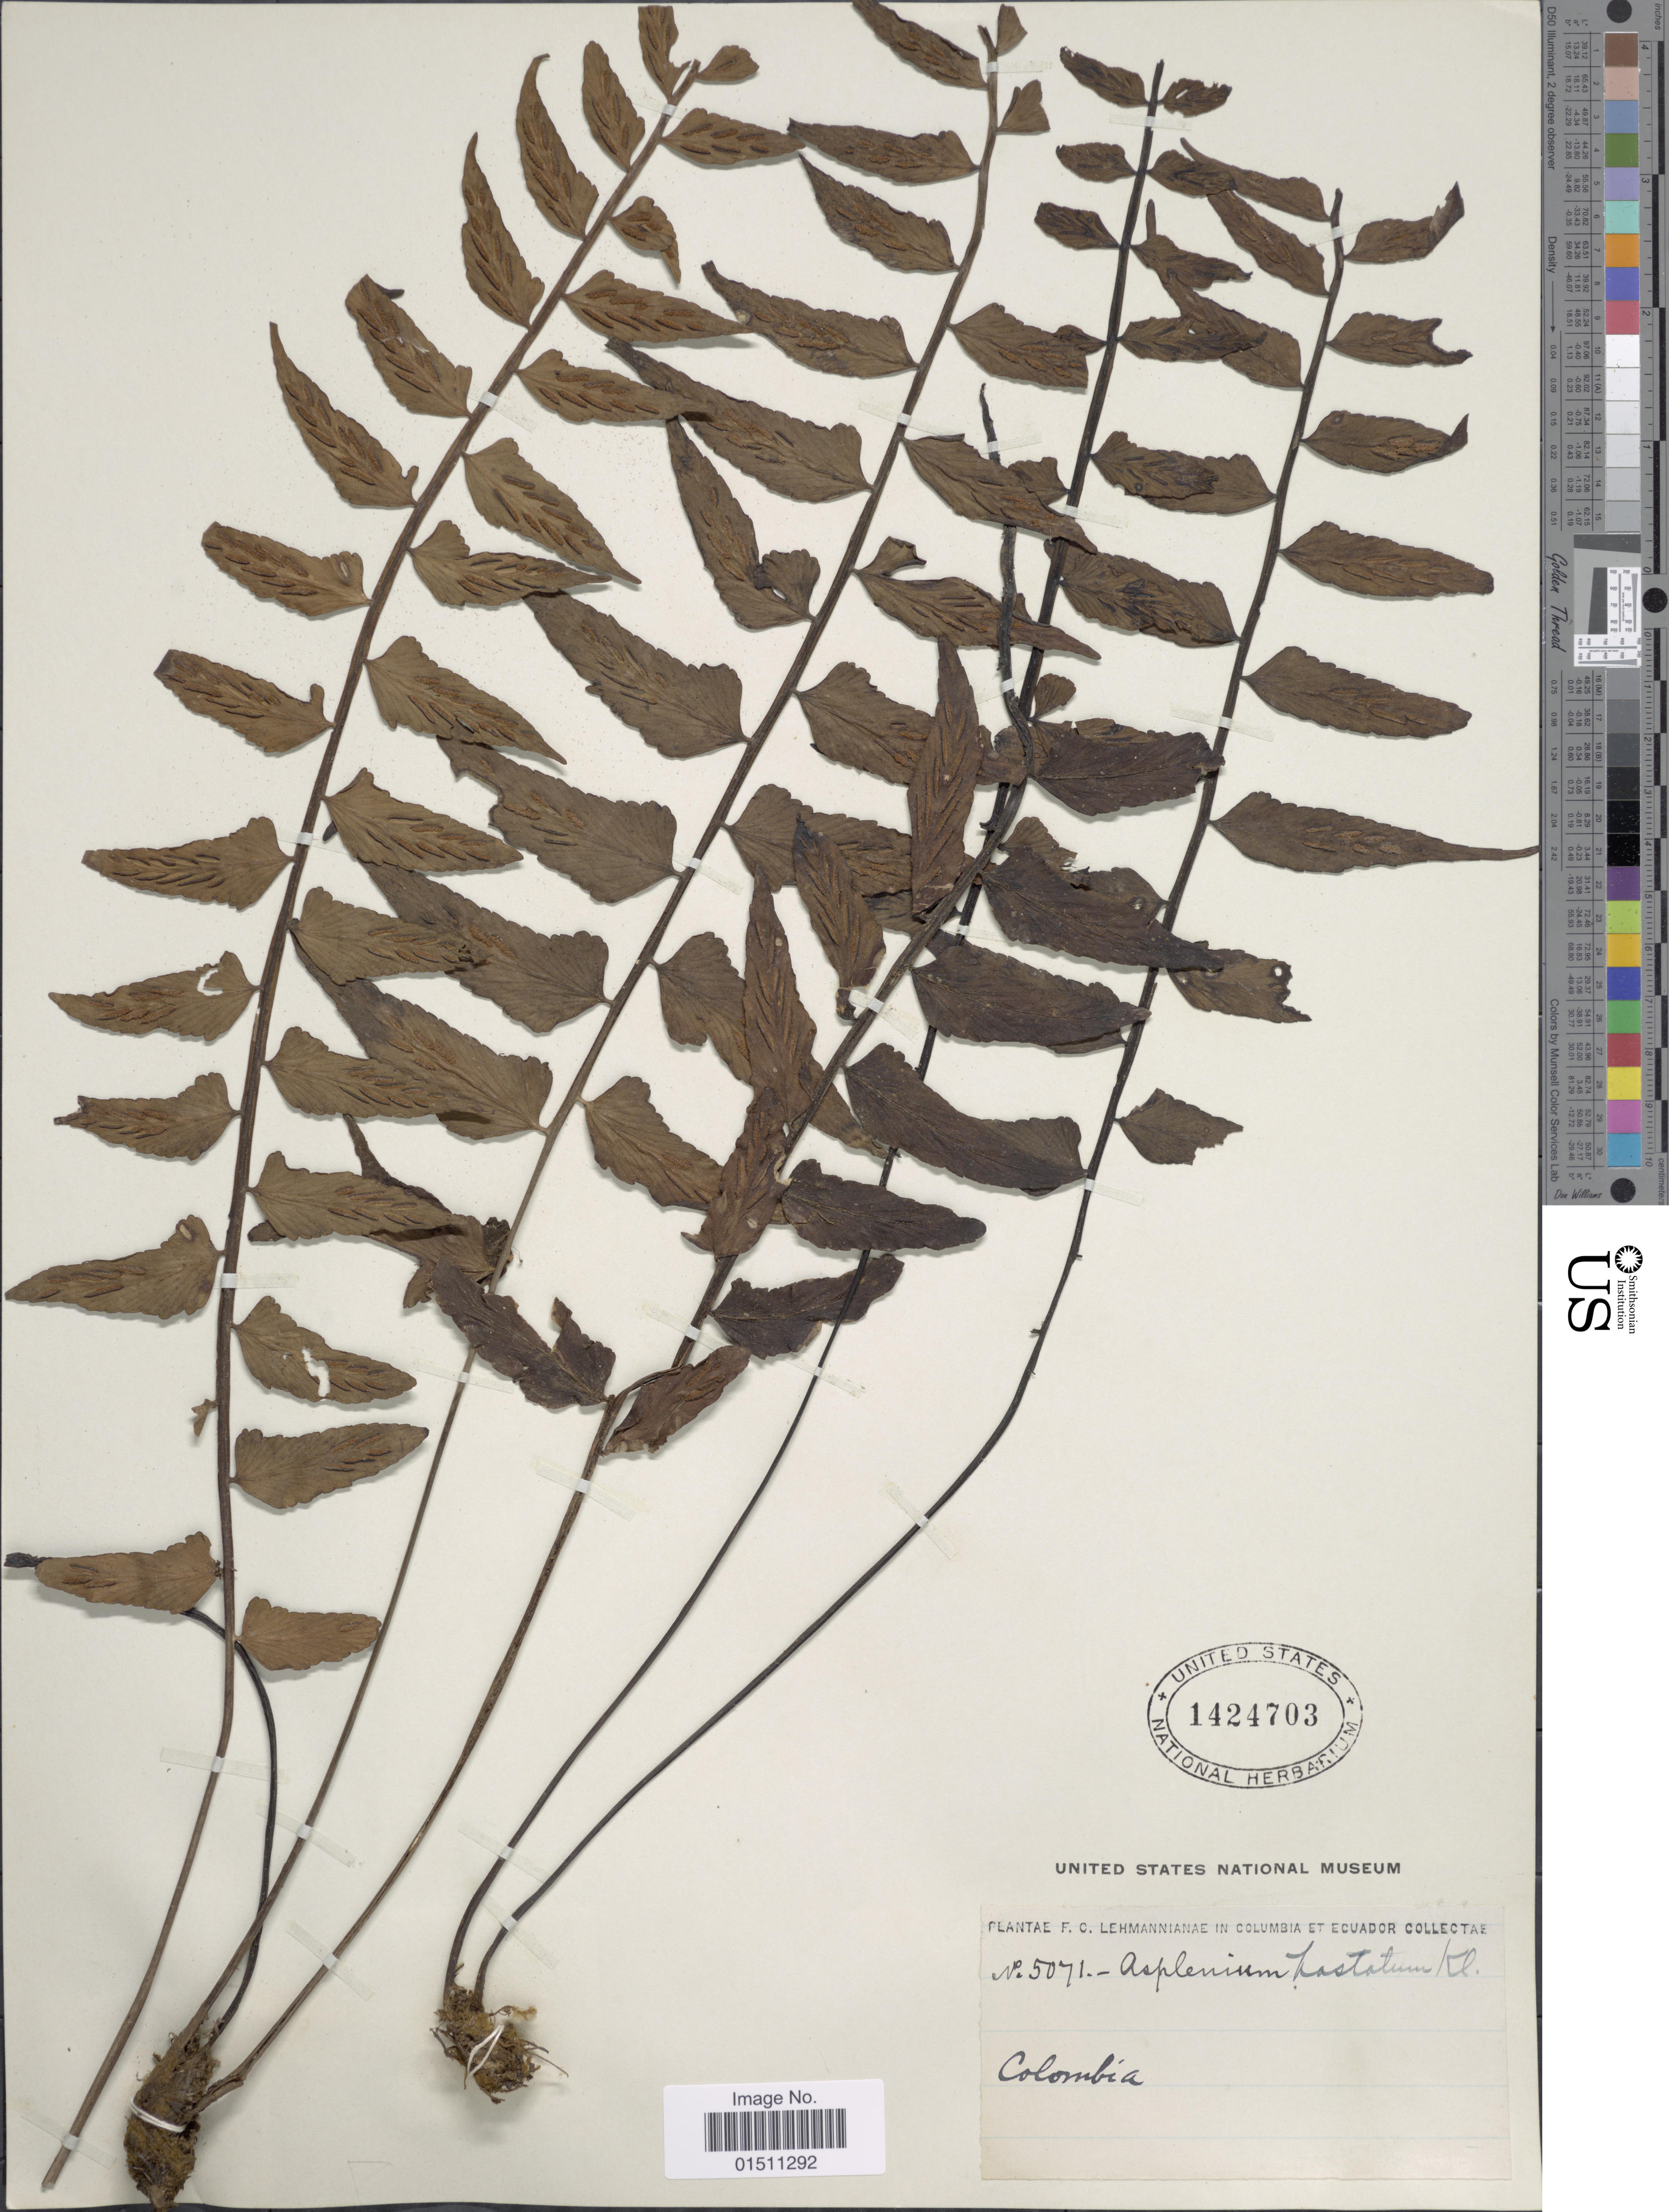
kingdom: Plantae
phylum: Tracheophyta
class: Polypodiopsida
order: Polypodiales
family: Aspleniaceae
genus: Asplenium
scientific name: Asplenium hastatum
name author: Klotzsch ex Kunze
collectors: F. C. Lehmann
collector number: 5071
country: Colombia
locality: Colombia.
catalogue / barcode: US 1424703